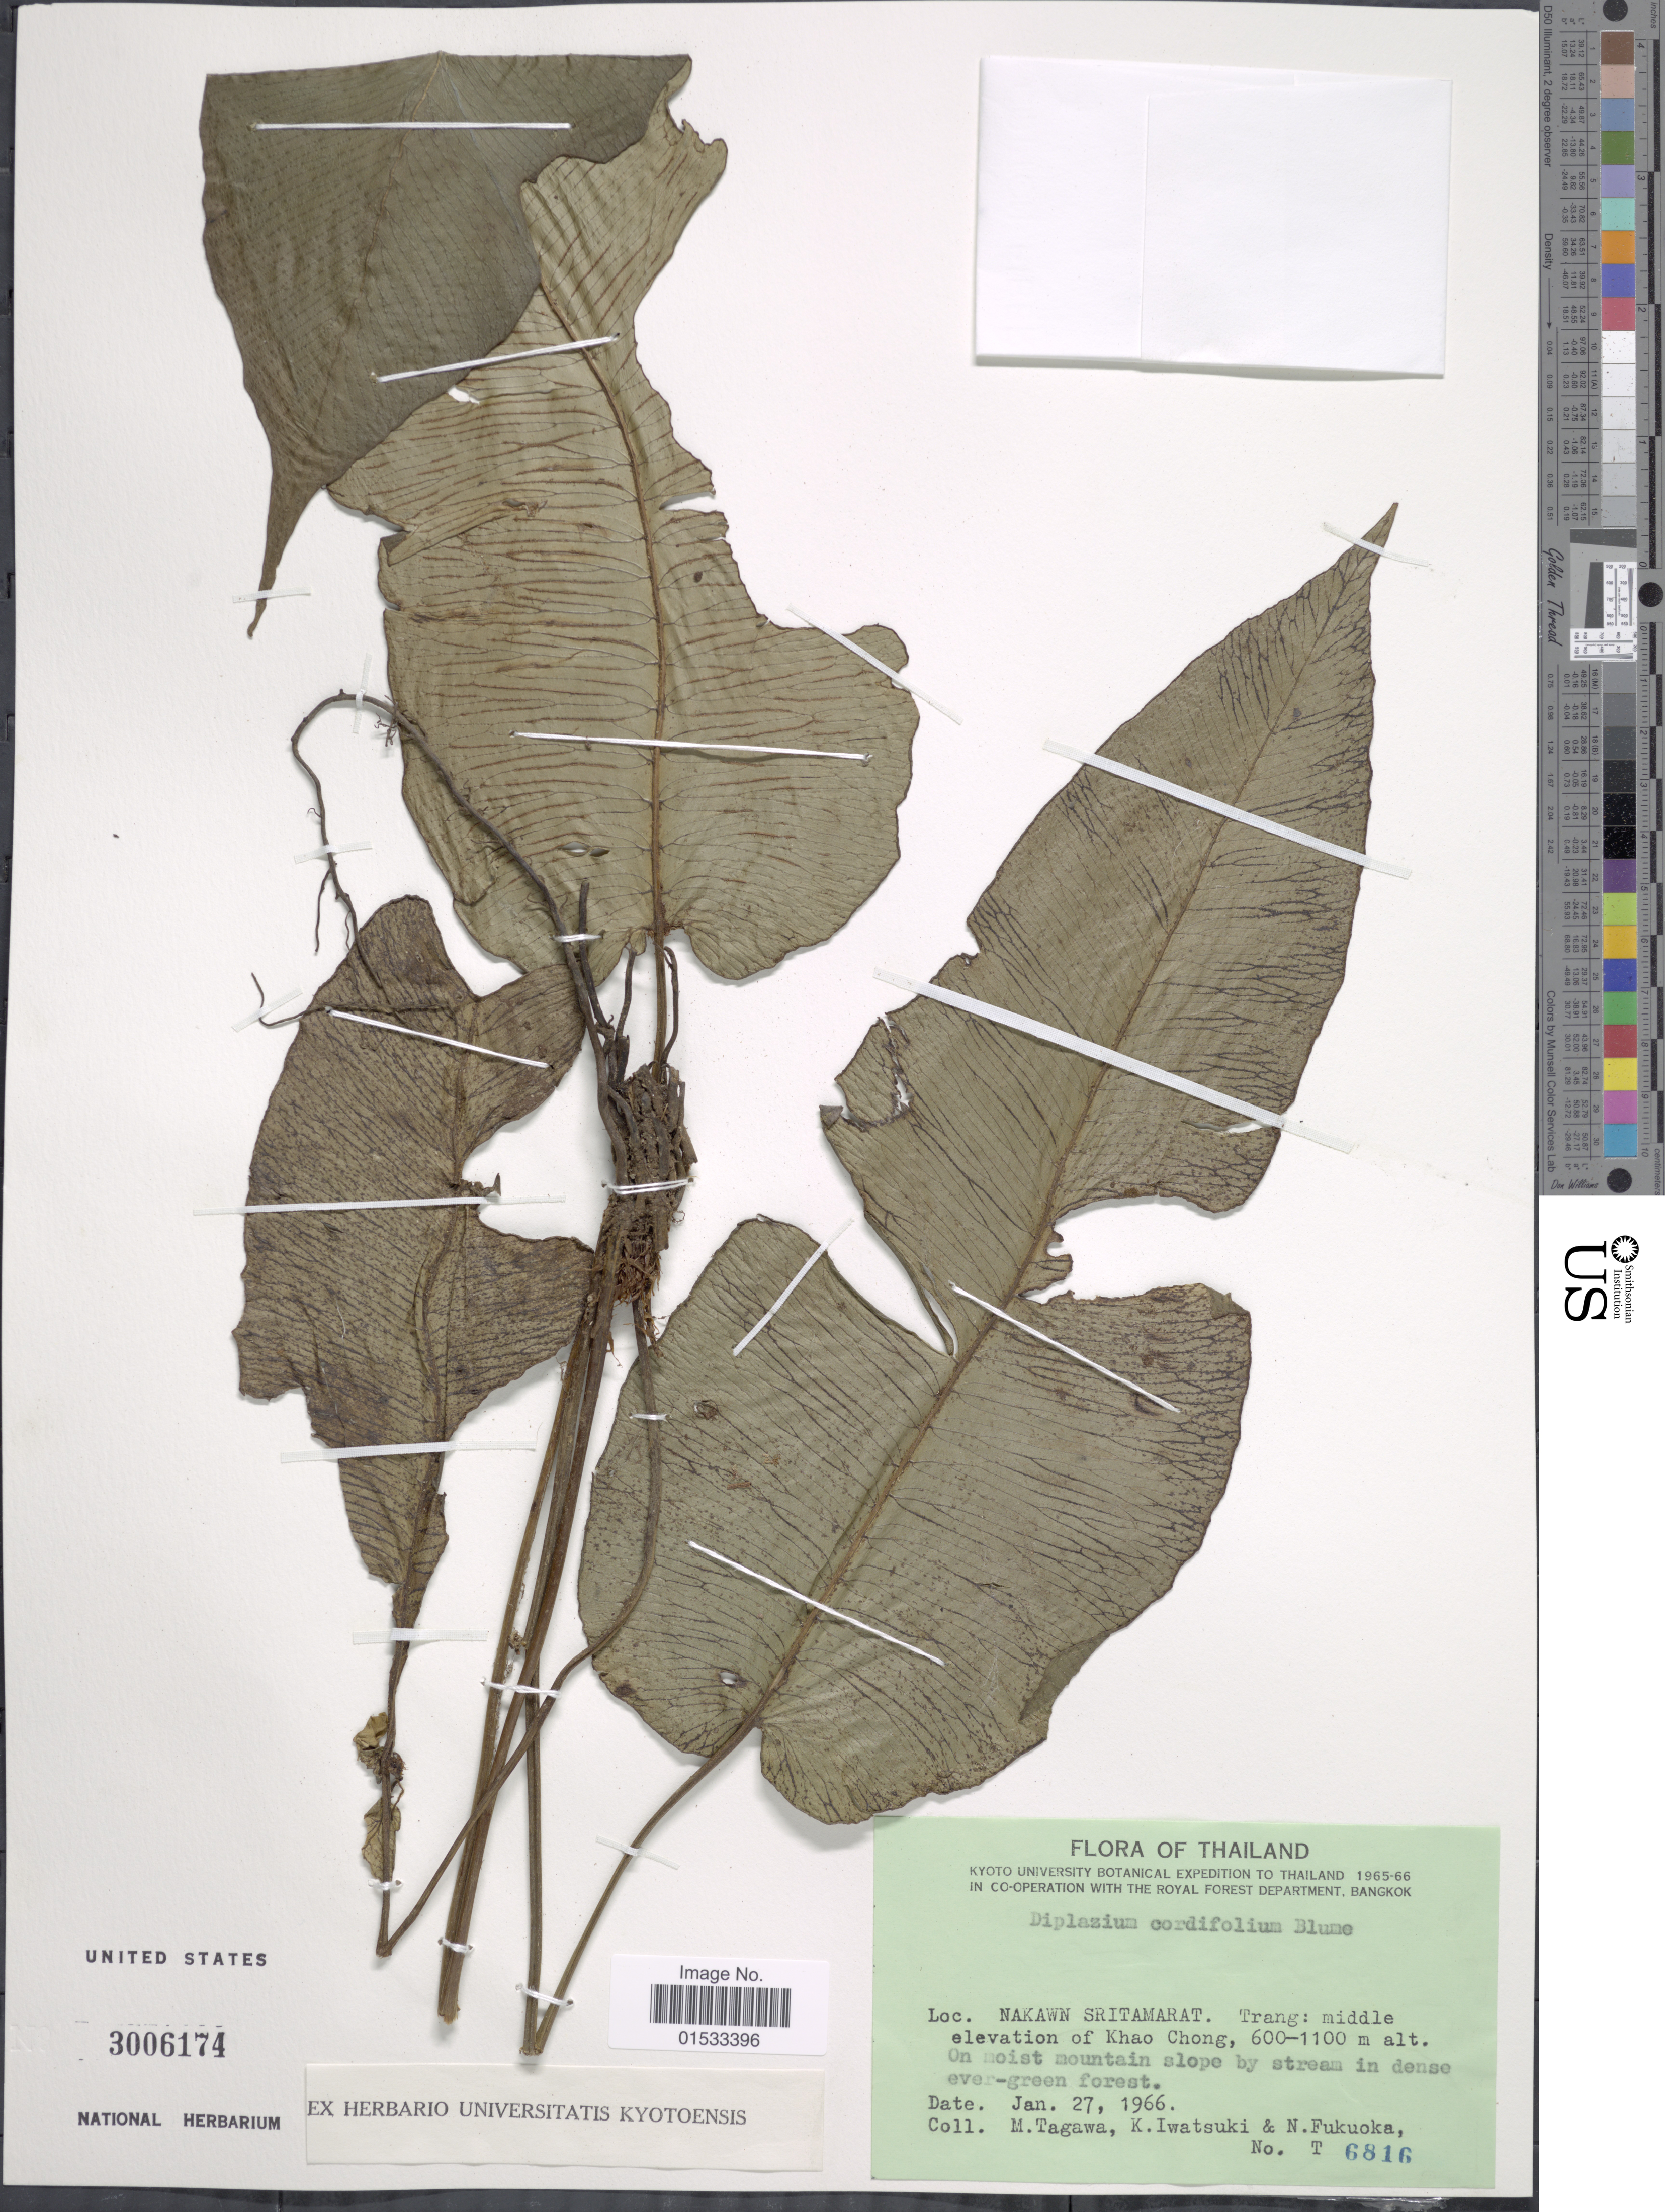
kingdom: Plantae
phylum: Tracheophyta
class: Polypodiopsida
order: Polypodiales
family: Athyriaceae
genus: Diplazium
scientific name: Diplazium cordifolium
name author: Blume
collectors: M. Tagawa, K. Iwatsuki & N. Fukuoka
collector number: T 6816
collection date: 1966-01-27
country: Thailand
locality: Nakawn Sritamarat, Trang: middle elevation of Khao Chong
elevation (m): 600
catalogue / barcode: US 3006174